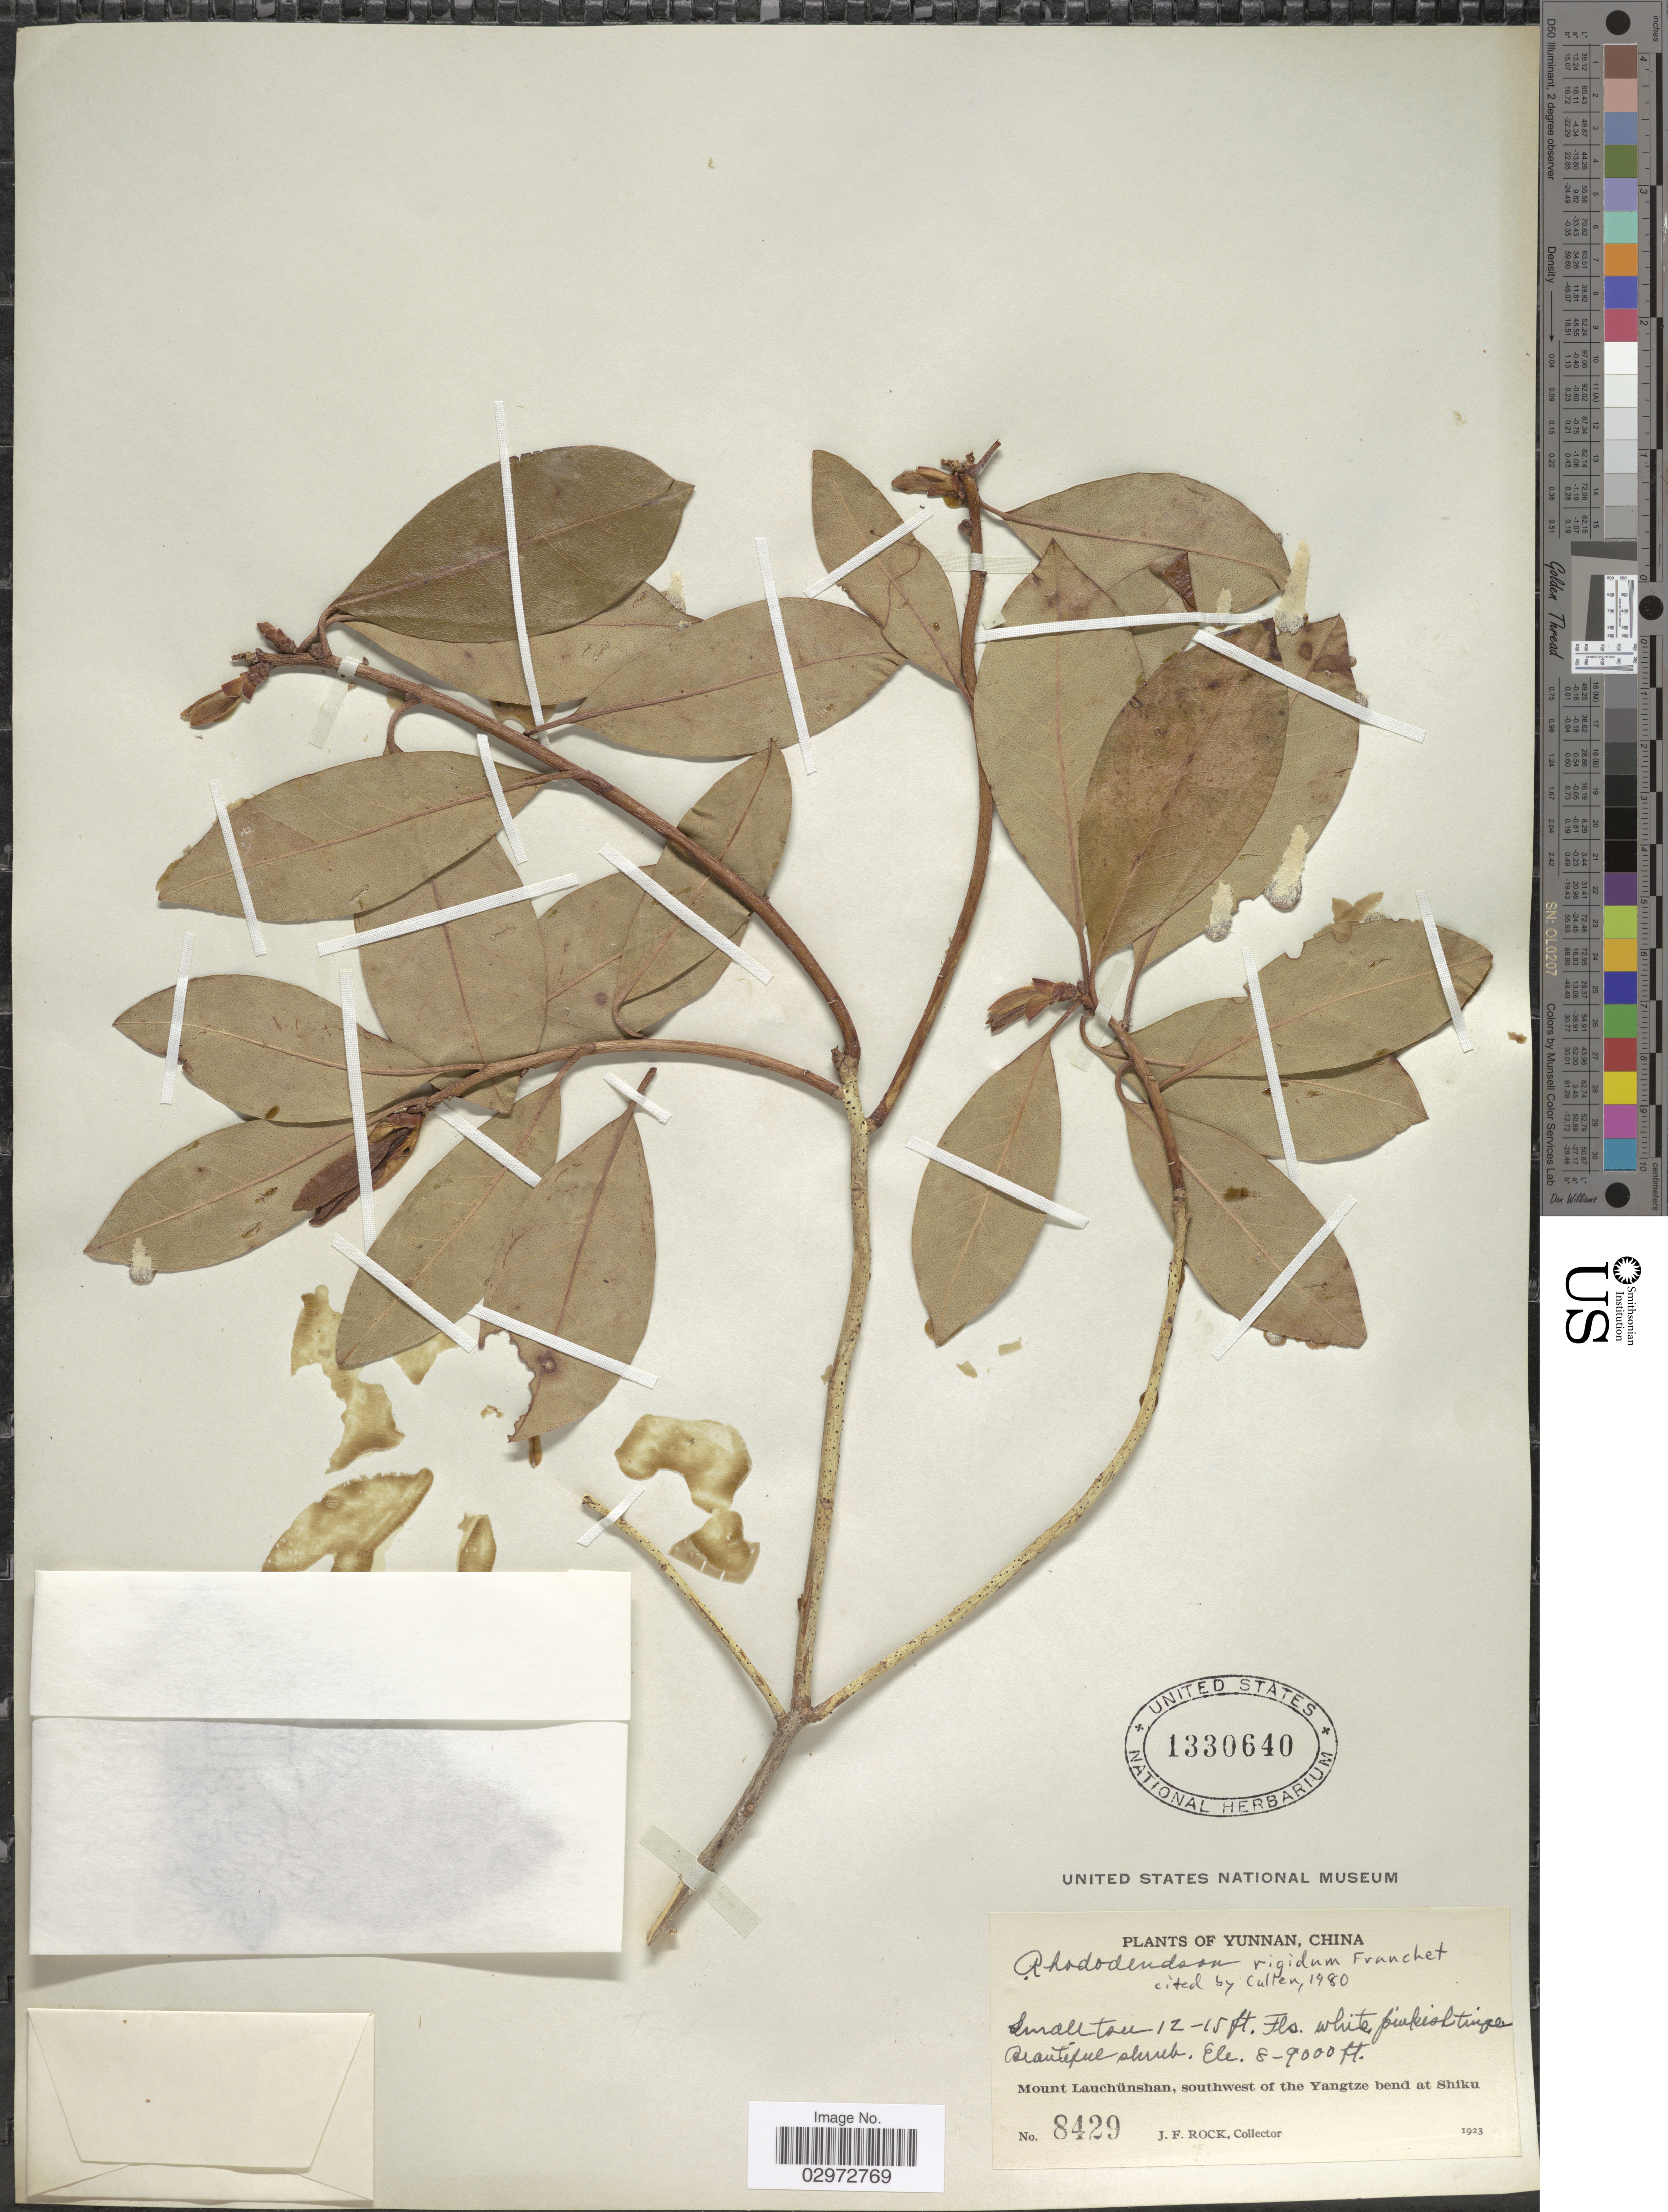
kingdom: Plantae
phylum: Tracheophyta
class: Magnoliopsida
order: Ericales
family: Ericaceae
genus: Rhododendron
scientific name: Rhododendron rigidum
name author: Franch.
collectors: J. Rock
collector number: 8429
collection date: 1923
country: China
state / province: Yunnan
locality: Mount Lauchünshan, southwest of the Yangtze bend at Shiku.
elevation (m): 2438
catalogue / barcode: US 1330640